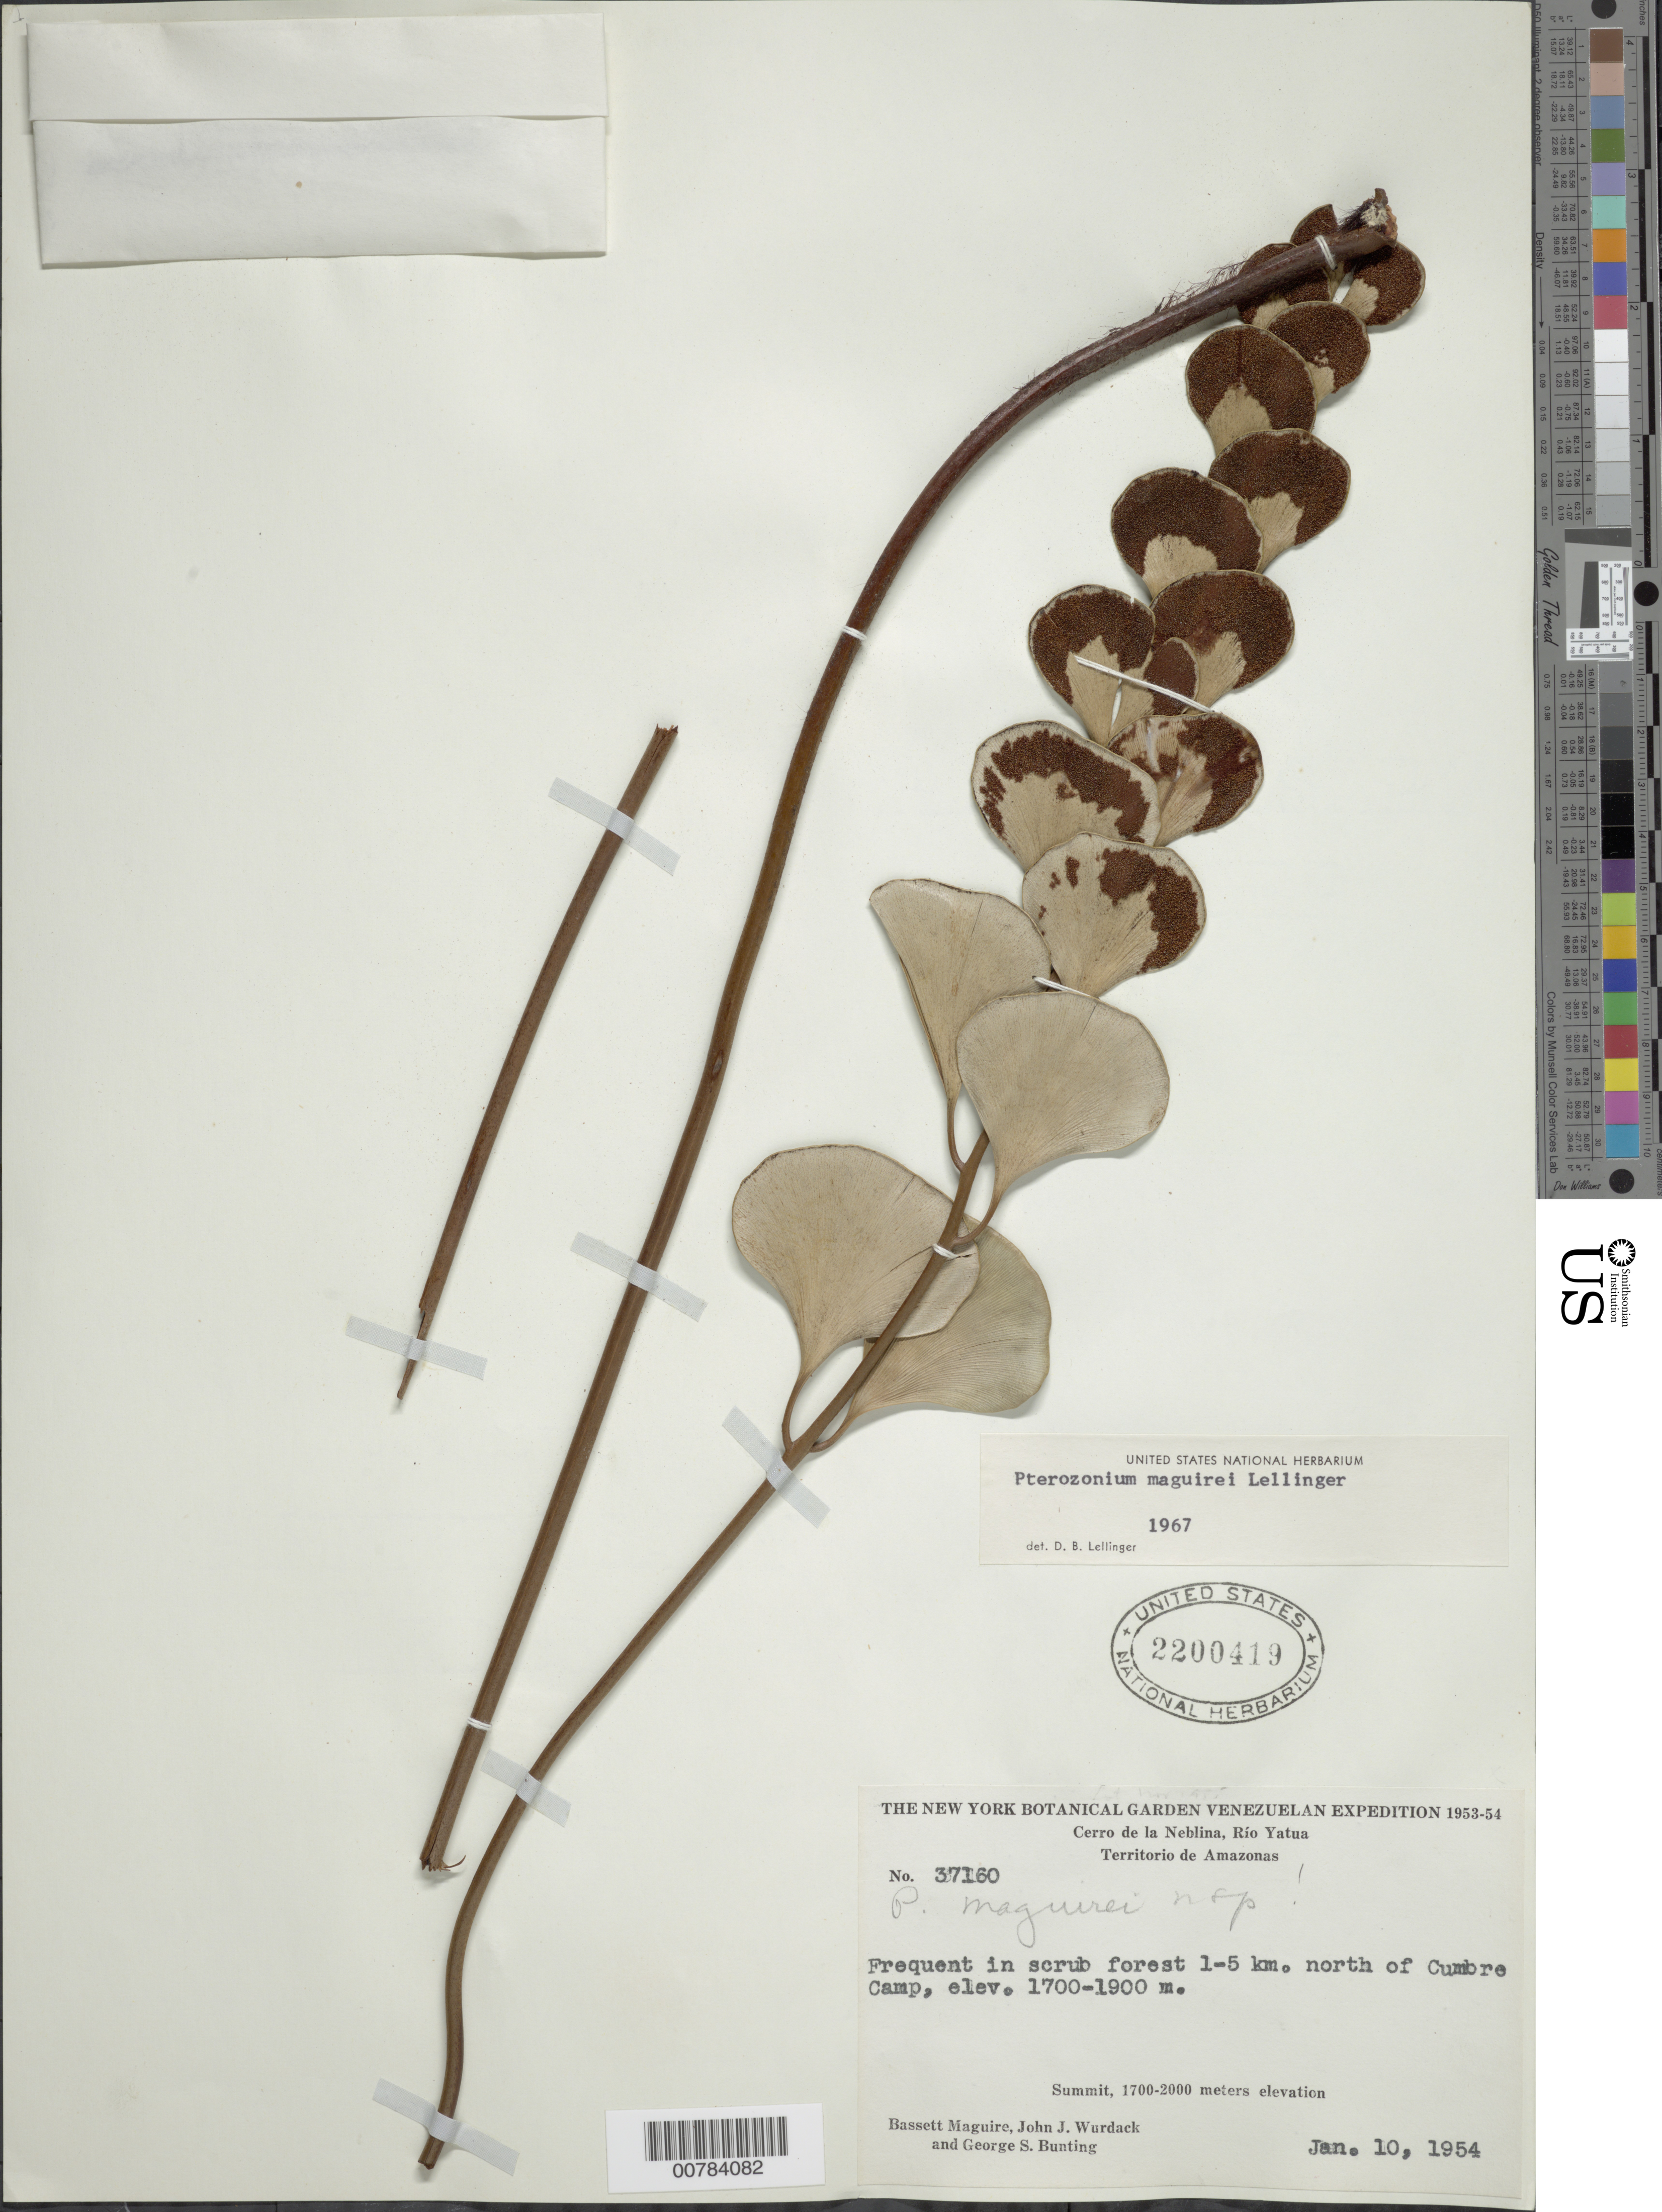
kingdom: Plantae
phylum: Tracheophyta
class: Polypodiopsida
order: Polypodiales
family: Pteridaceae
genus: Pterozonium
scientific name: Pterozonium maguirei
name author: Lellinger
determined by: Lellinger, David B., (BOT), Smithsonian Institution - National Museum of Natural History (UNITED STATES)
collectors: B. Maguire, J. J. Wurdack & G. S. Bunting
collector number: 37160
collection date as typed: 10-Jan-54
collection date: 1954-01-10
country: Venezuela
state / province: Amazonas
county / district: Río Negro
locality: Cerro de la Neblina, Río Yatua, N of Cumbre Camp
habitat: Scrub forest 1-5 km. summit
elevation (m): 1700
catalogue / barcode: US 2200419